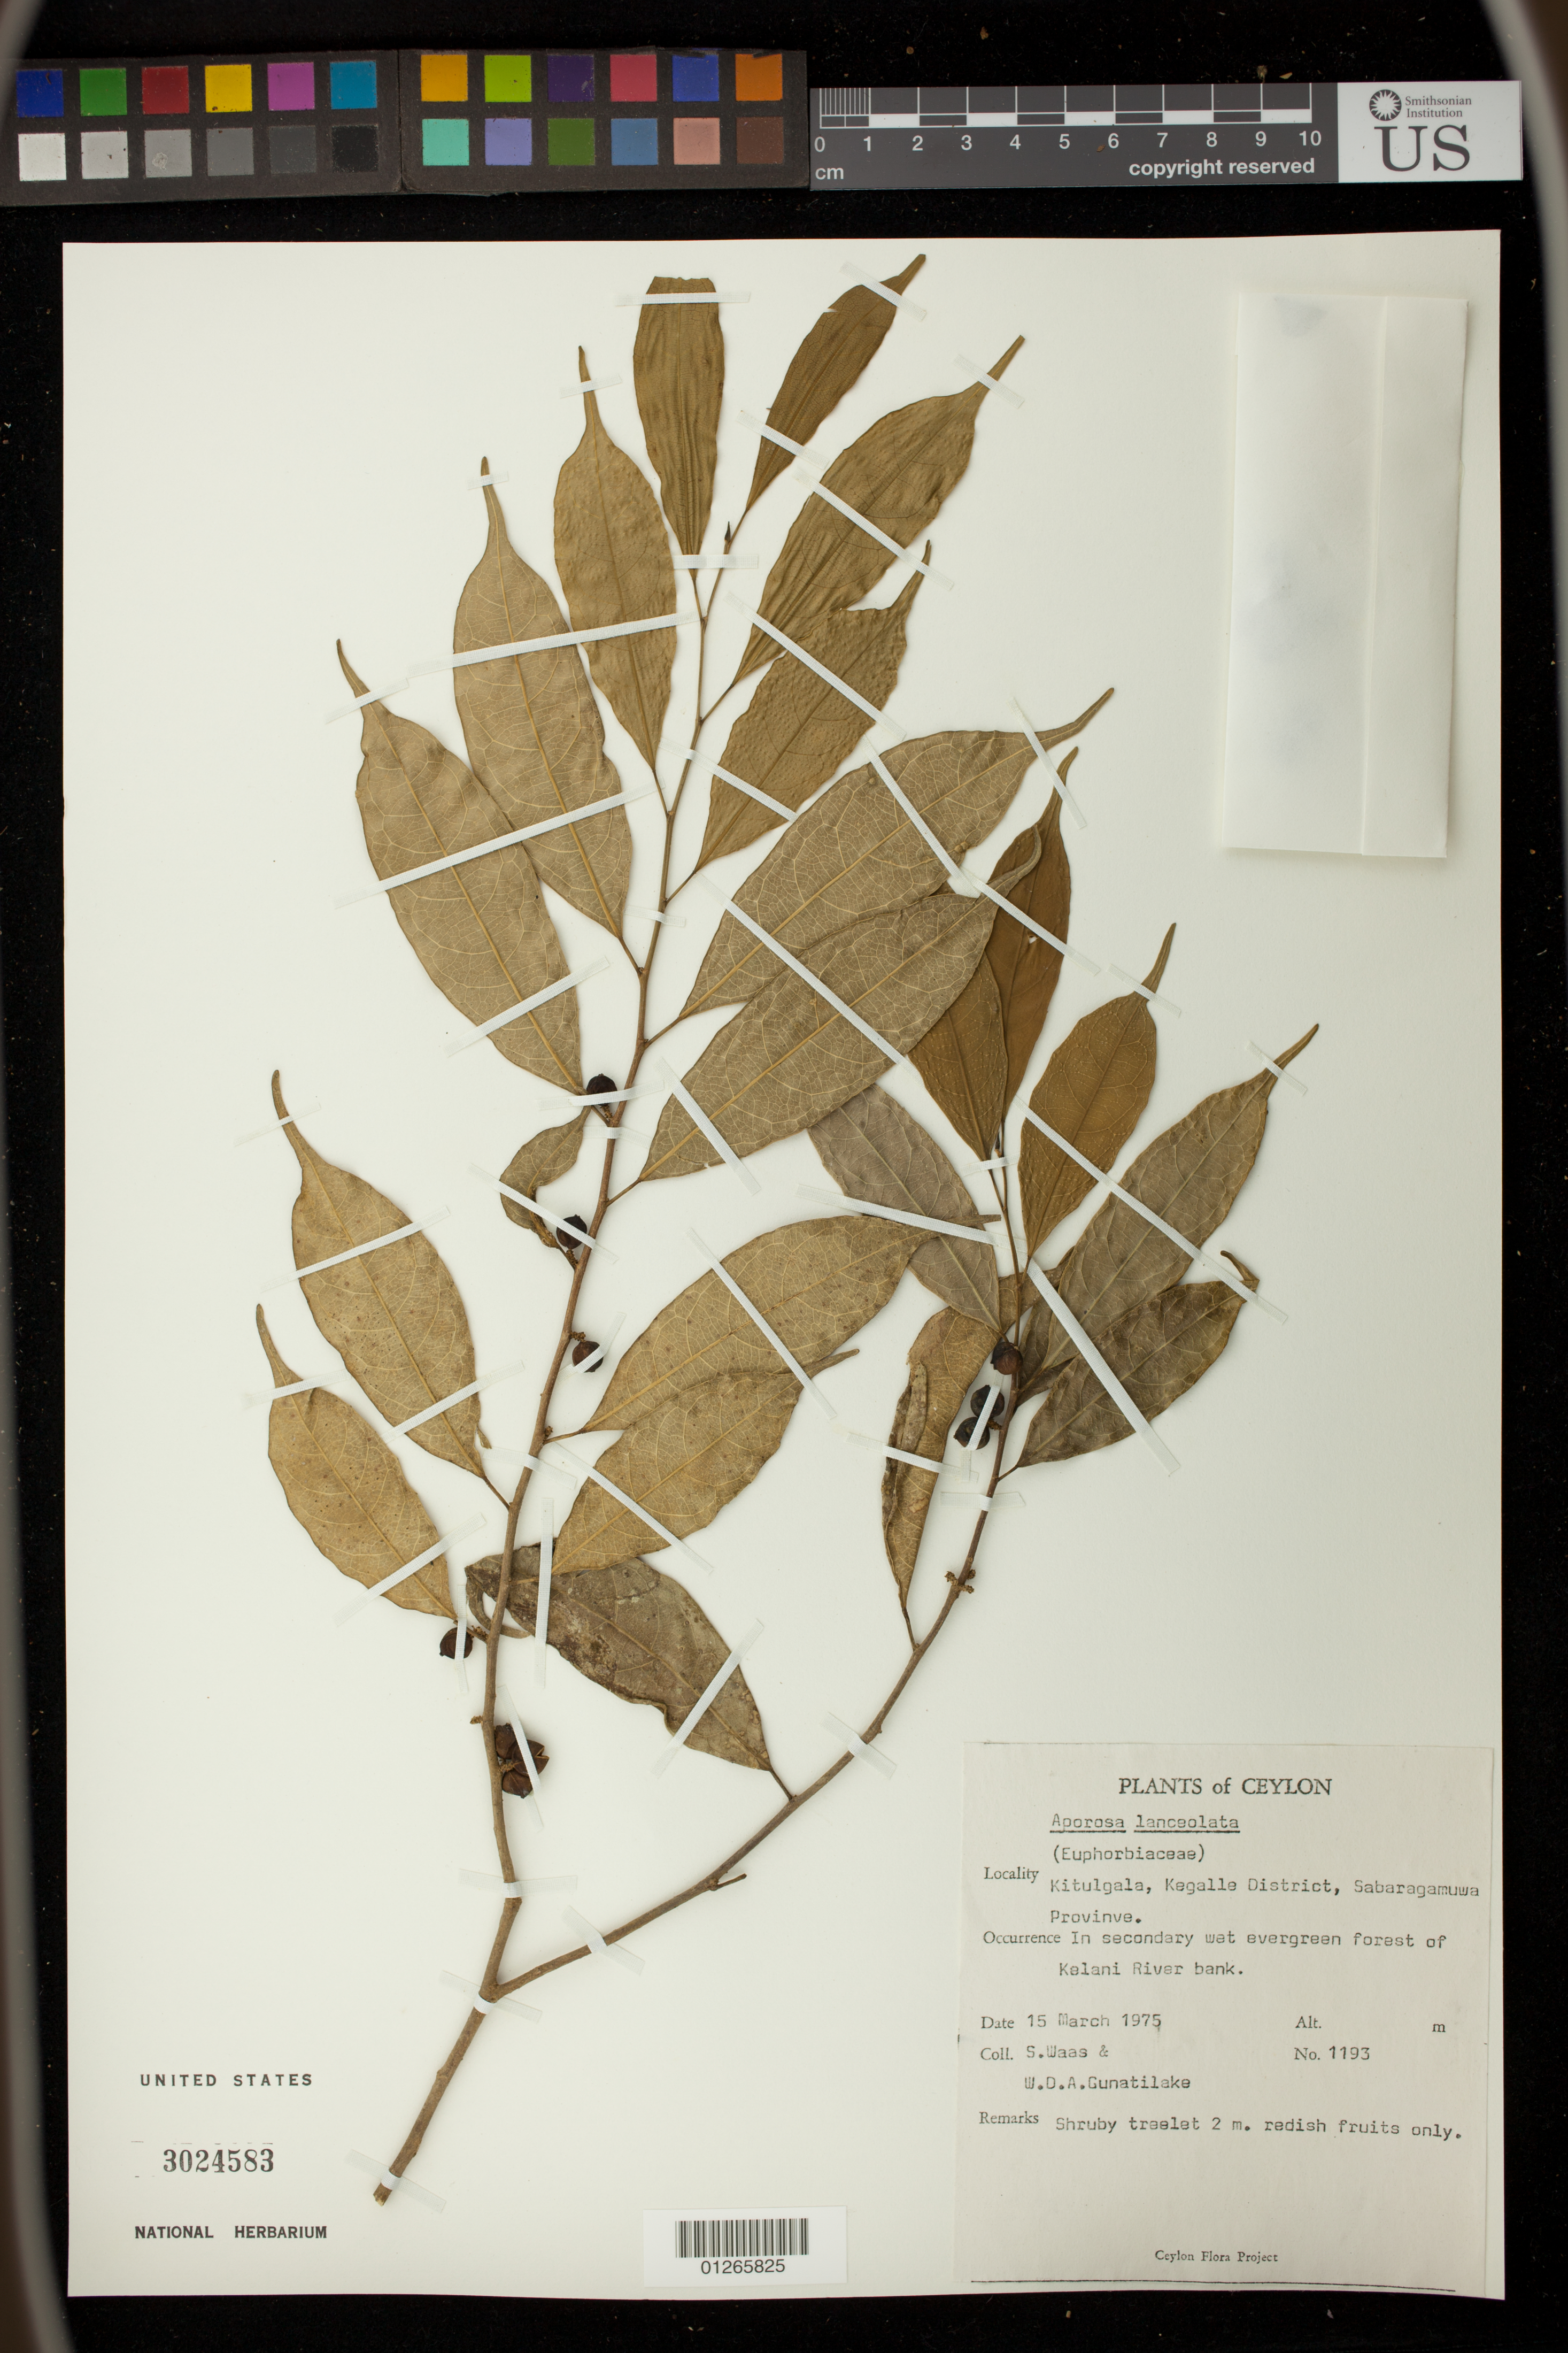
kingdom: Plantae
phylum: Tracheophyta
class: Magnoliopsida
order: Malpighiales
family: Phyllanthaceae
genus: Aporosa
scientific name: Aporosa lanceolata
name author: Müll. Arg.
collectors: S. Waas & W. D. Gunatilake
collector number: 1193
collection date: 1975-03-15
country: Sri Lanka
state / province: Sabaragamuwa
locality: Kitulagala, Kegalle District, Sabaragamuwa Pronvinve.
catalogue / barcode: US 3024583